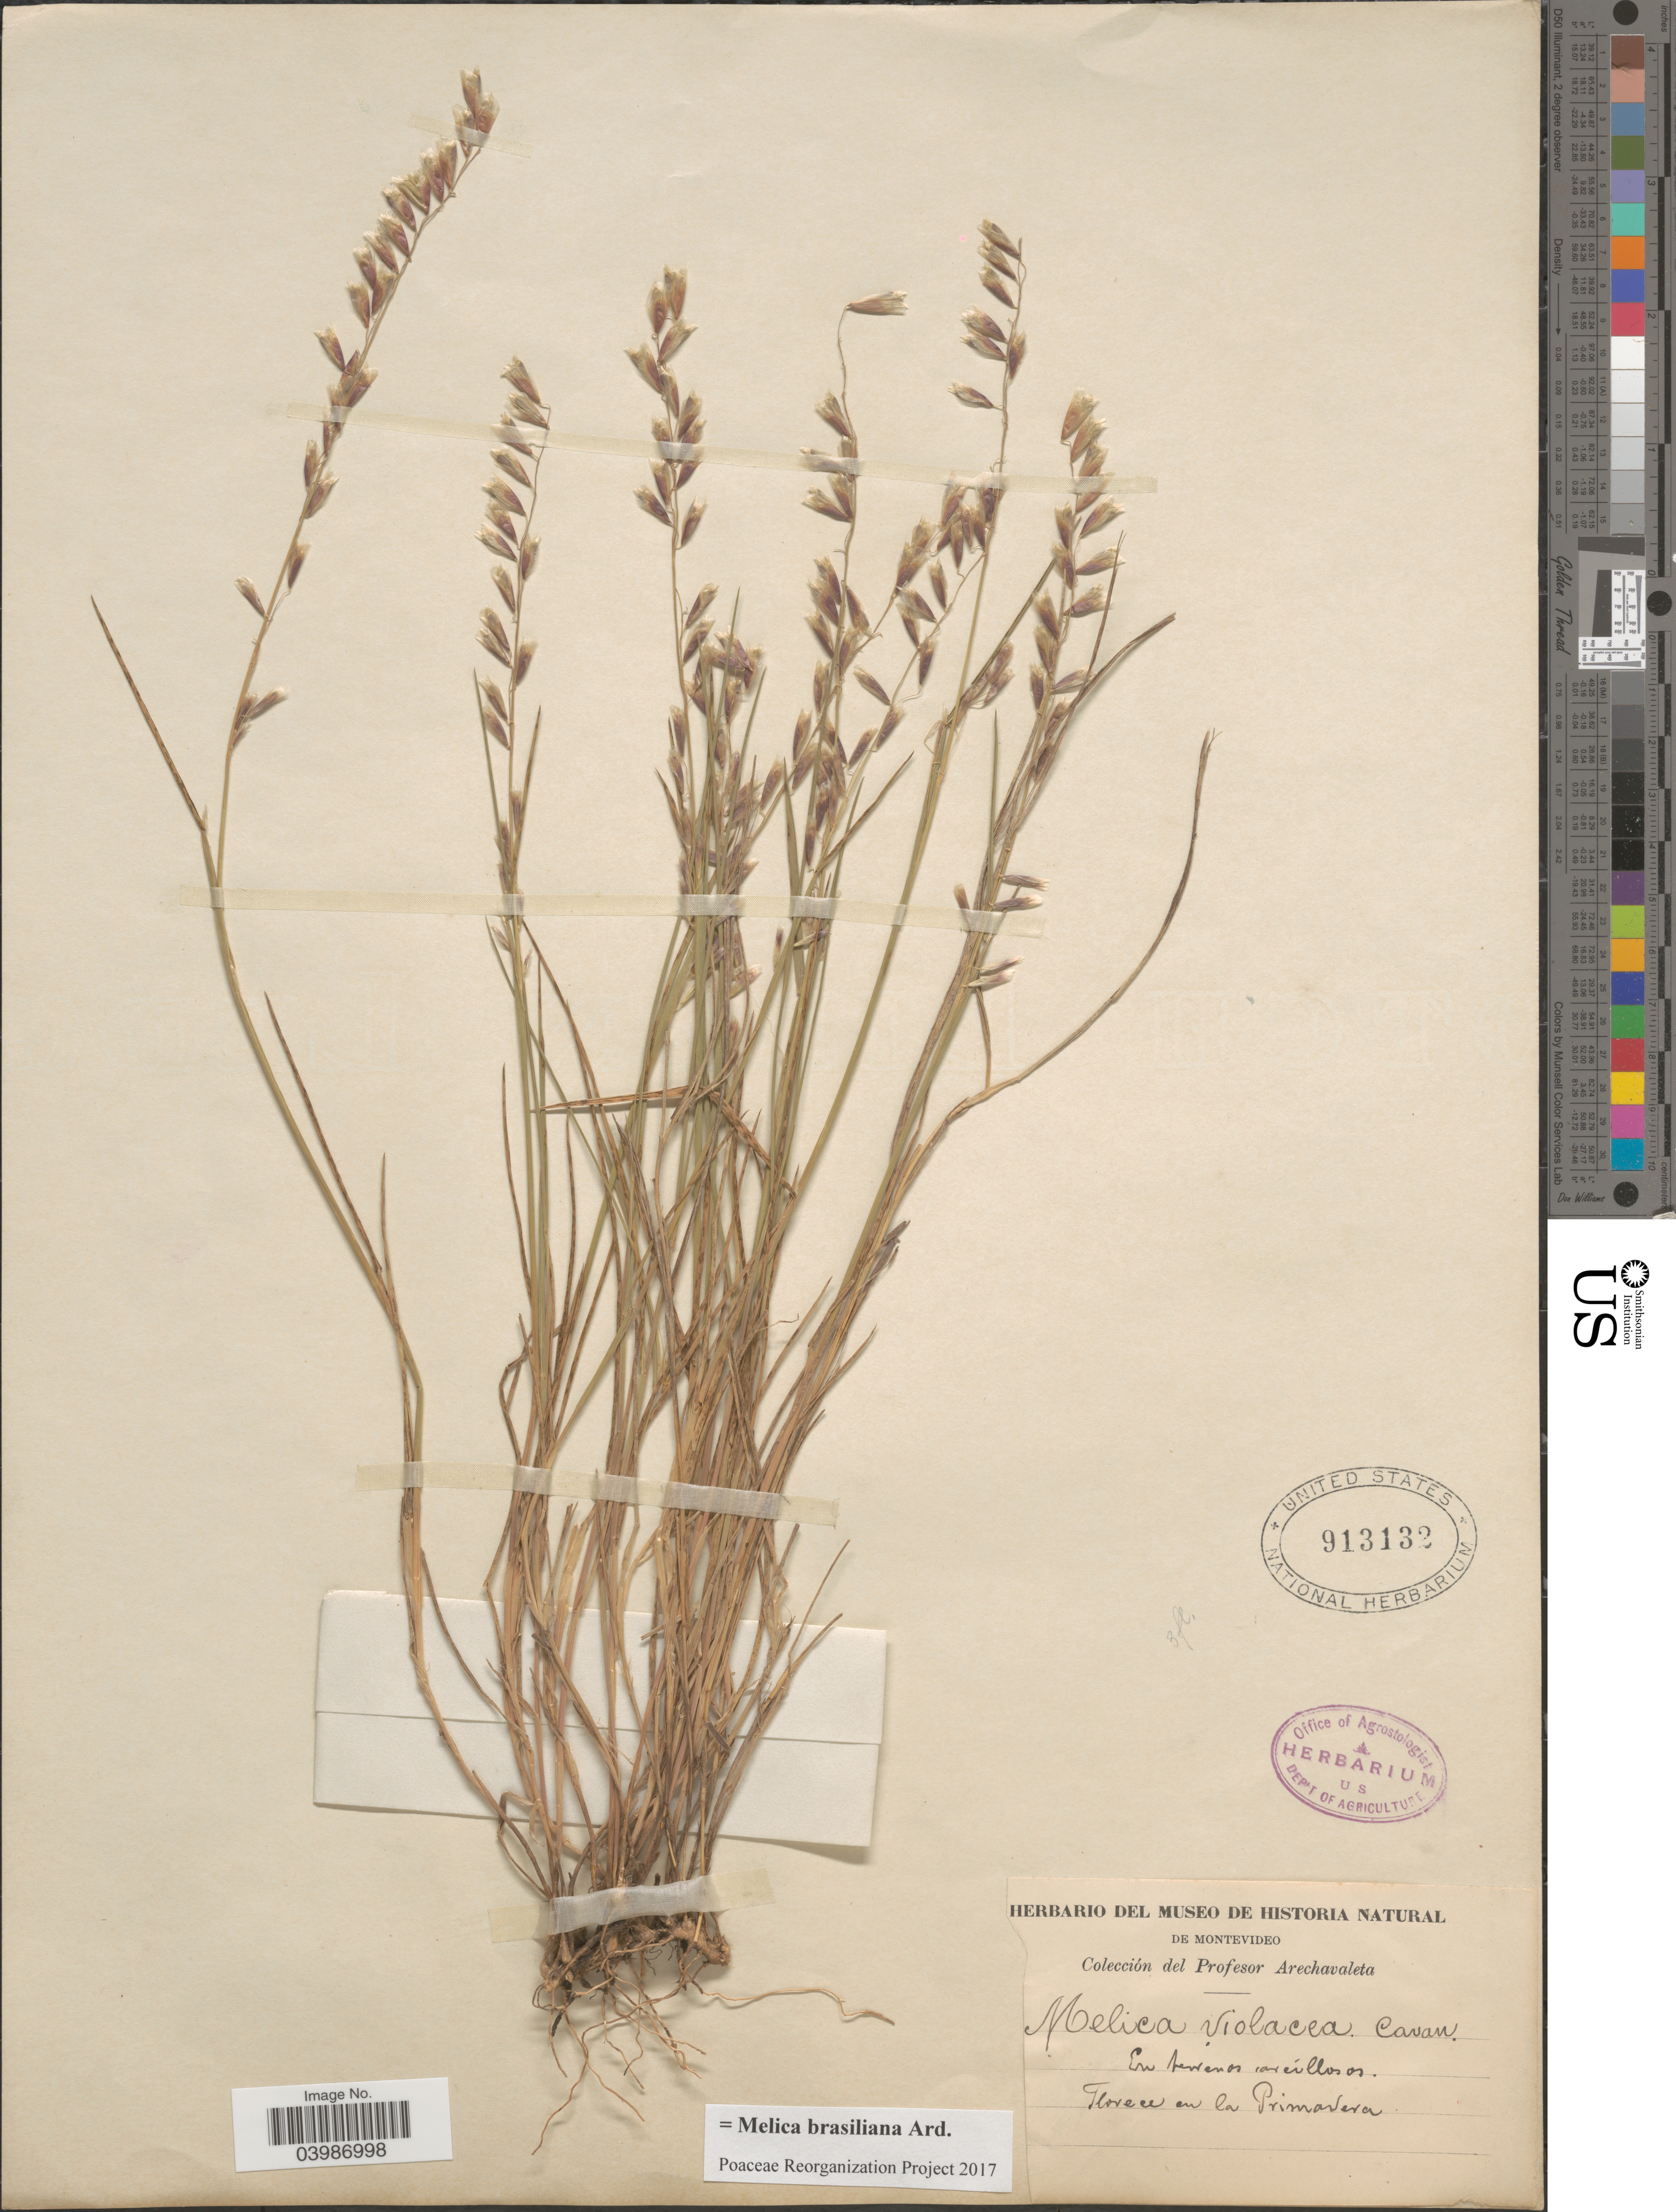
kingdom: Plantae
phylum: Tracheophyta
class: Liliopsida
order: Poales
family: Poaceae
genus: Melica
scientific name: Melica brasiliana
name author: Ard.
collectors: Arechavaleta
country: Uruguay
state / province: Montevideo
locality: Florece en la Primavera.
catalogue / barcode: US 913132